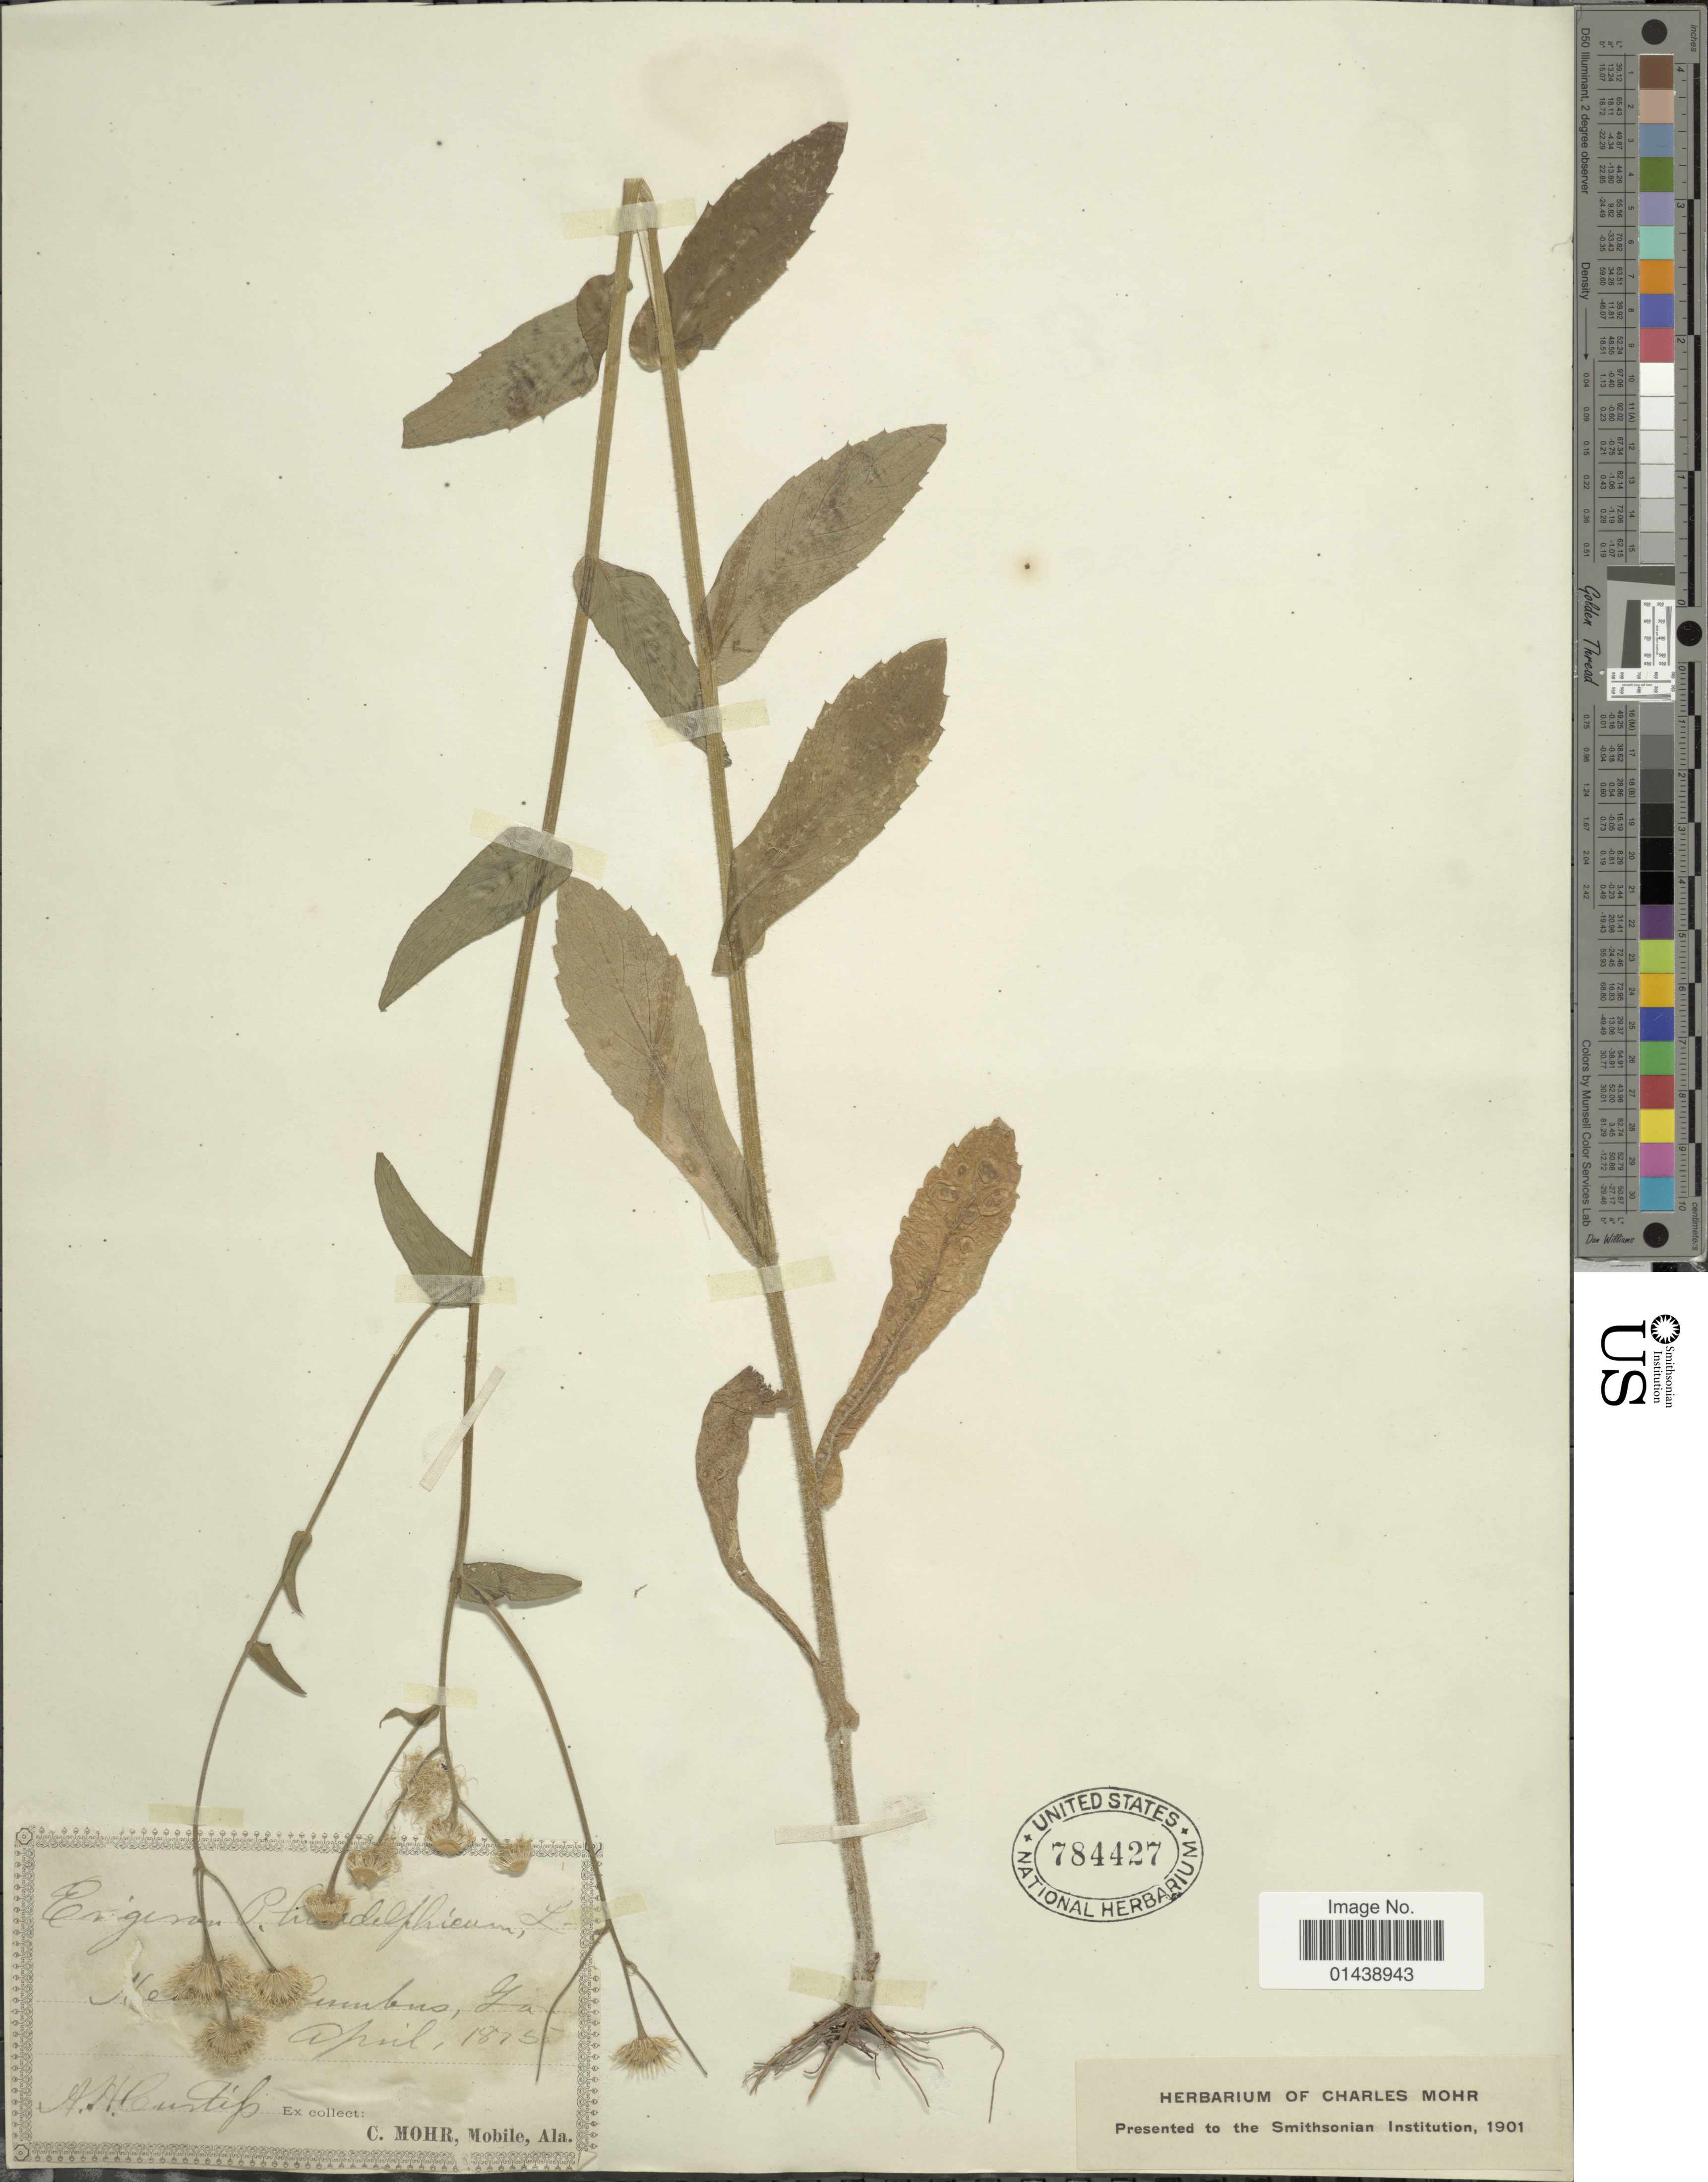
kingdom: Plantae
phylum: Tracheophyta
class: Magnoliopsida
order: Asterales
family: Asteraceae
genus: Erigeron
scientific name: Erigeron philadelphicus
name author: L.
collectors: A. H. Curtiss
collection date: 1875-04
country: United States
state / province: Louisiana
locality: E [illegible text]Cumbus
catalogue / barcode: US 784427